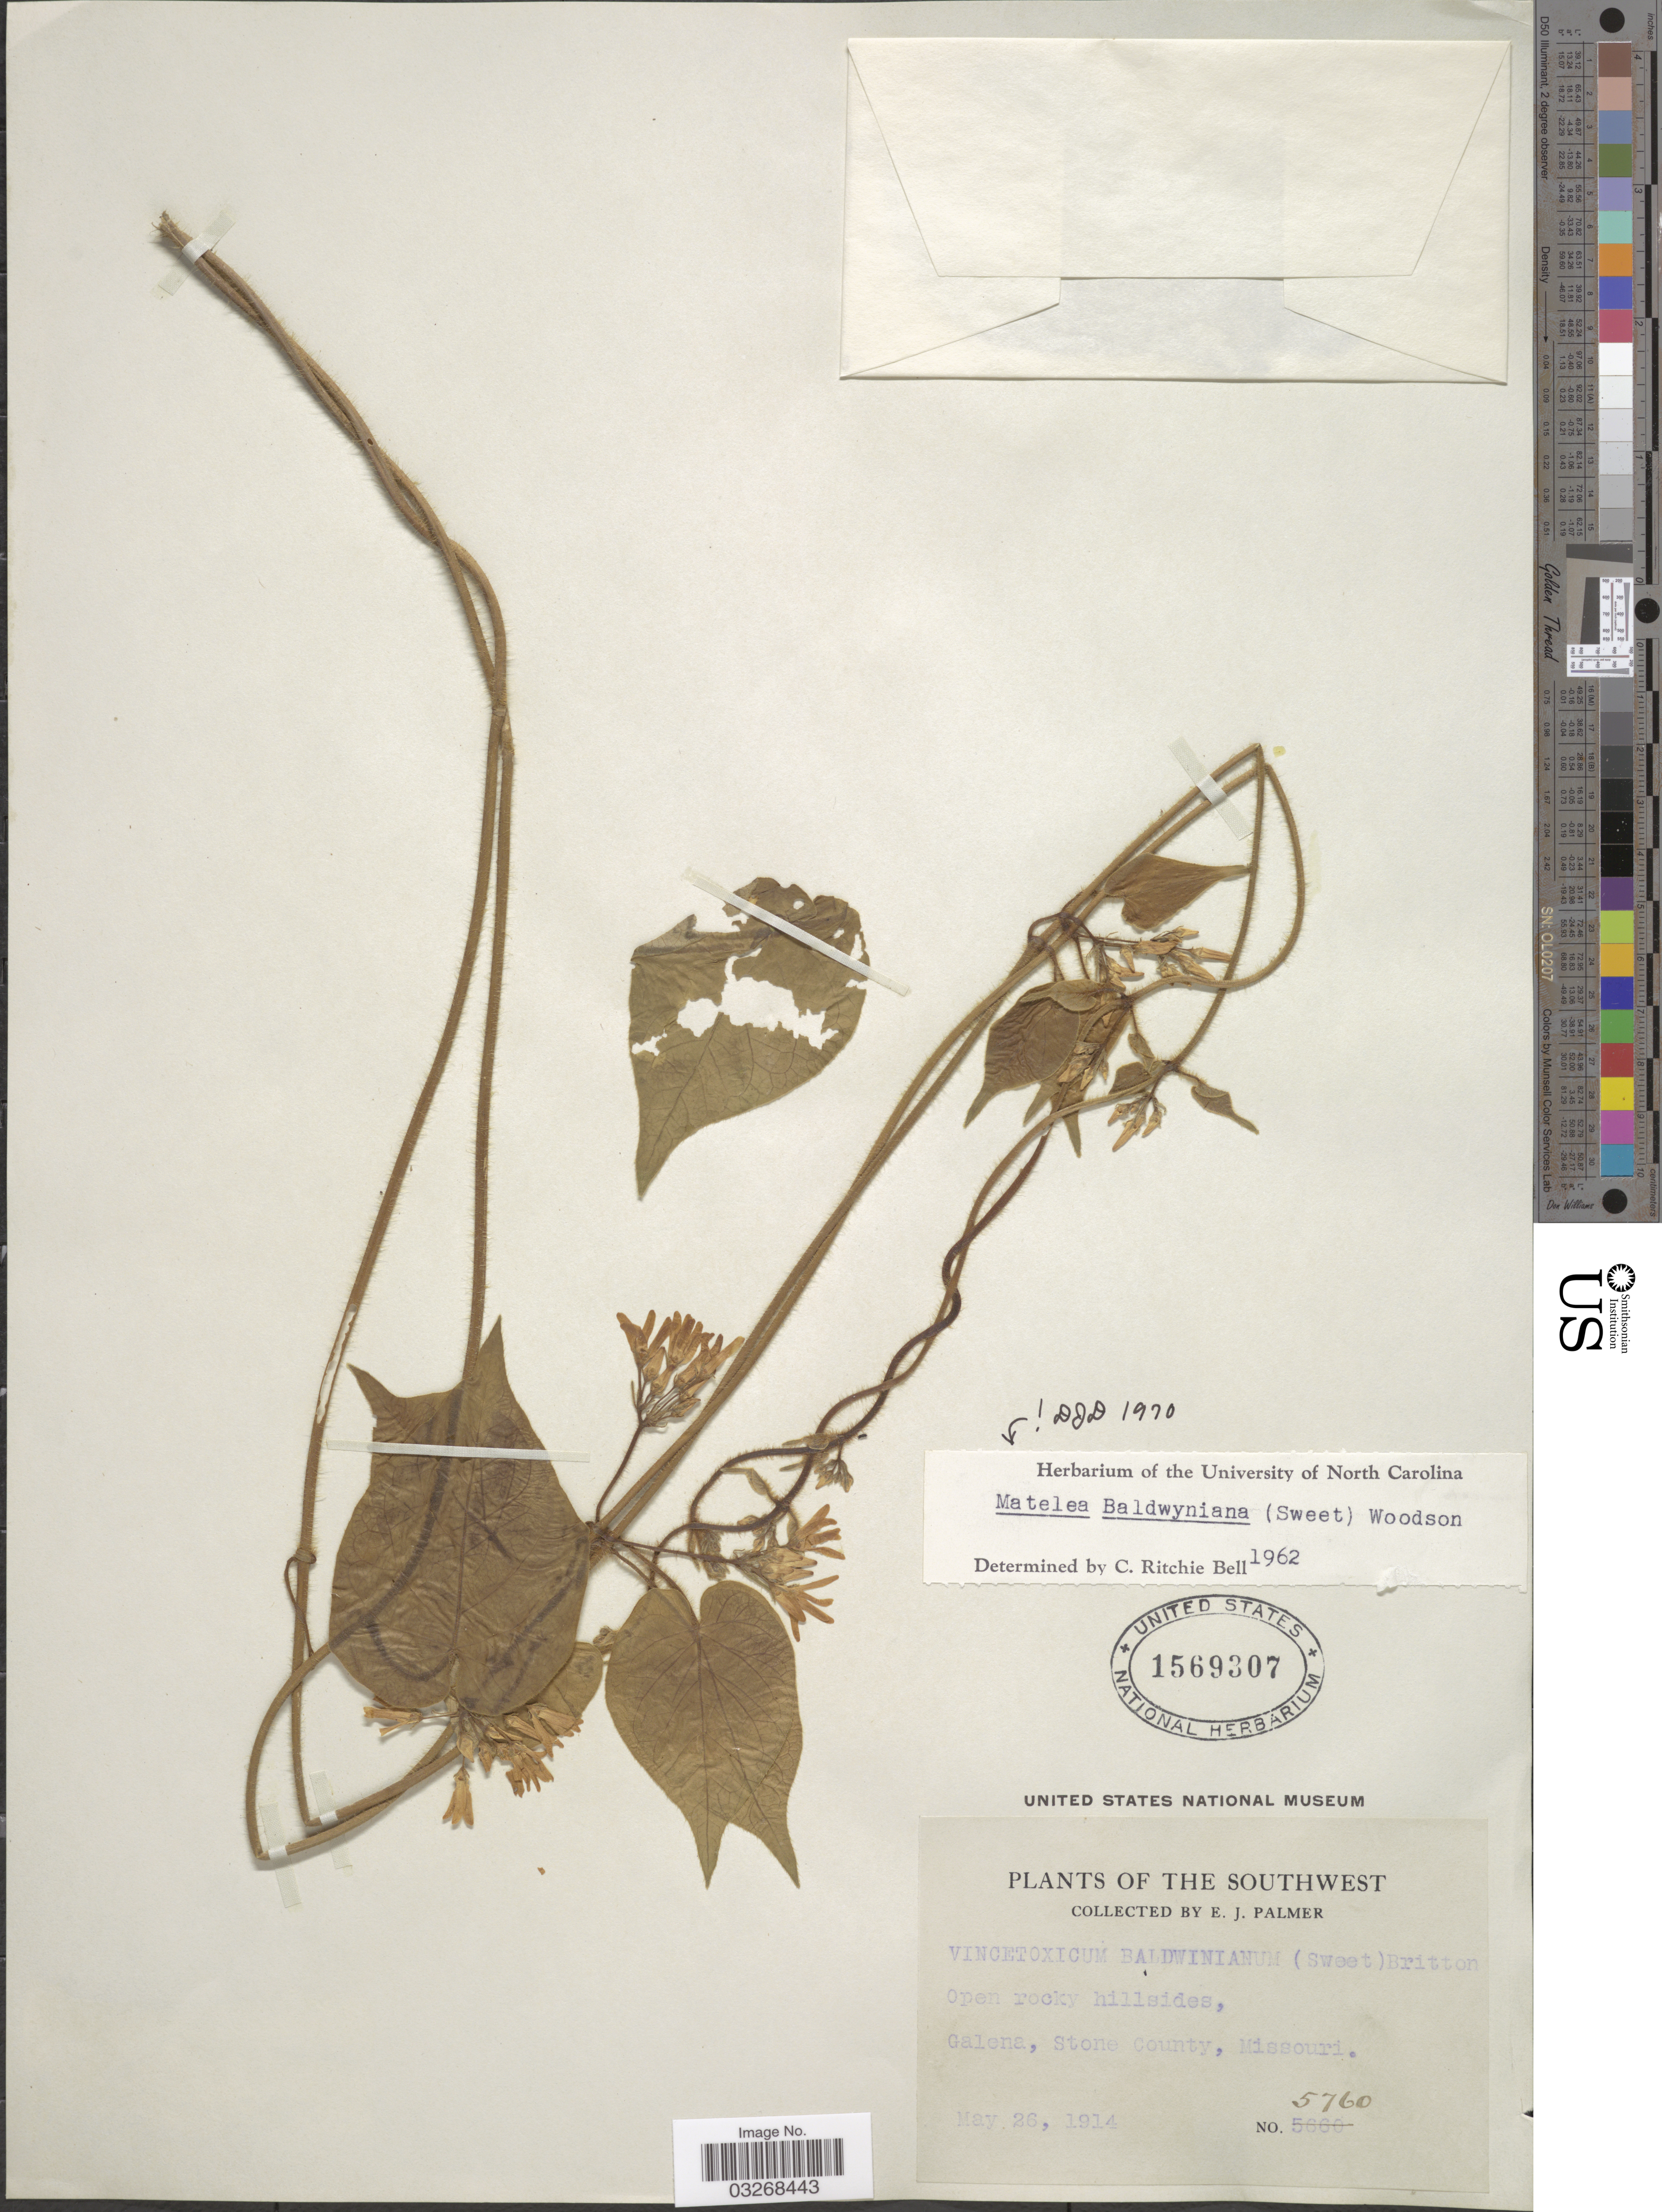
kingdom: Plantae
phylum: Tracheophyta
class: Magnoliopsida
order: Gentianales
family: Apocynaceae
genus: Matelea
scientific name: Matelea baldwyniana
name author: (Sweet) Woodson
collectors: E. J. Palmer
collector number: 5760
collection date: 1914-05-26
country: United States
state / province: Missouri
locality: The Southwest. Galena, Ston County.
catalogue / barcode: US 1569307